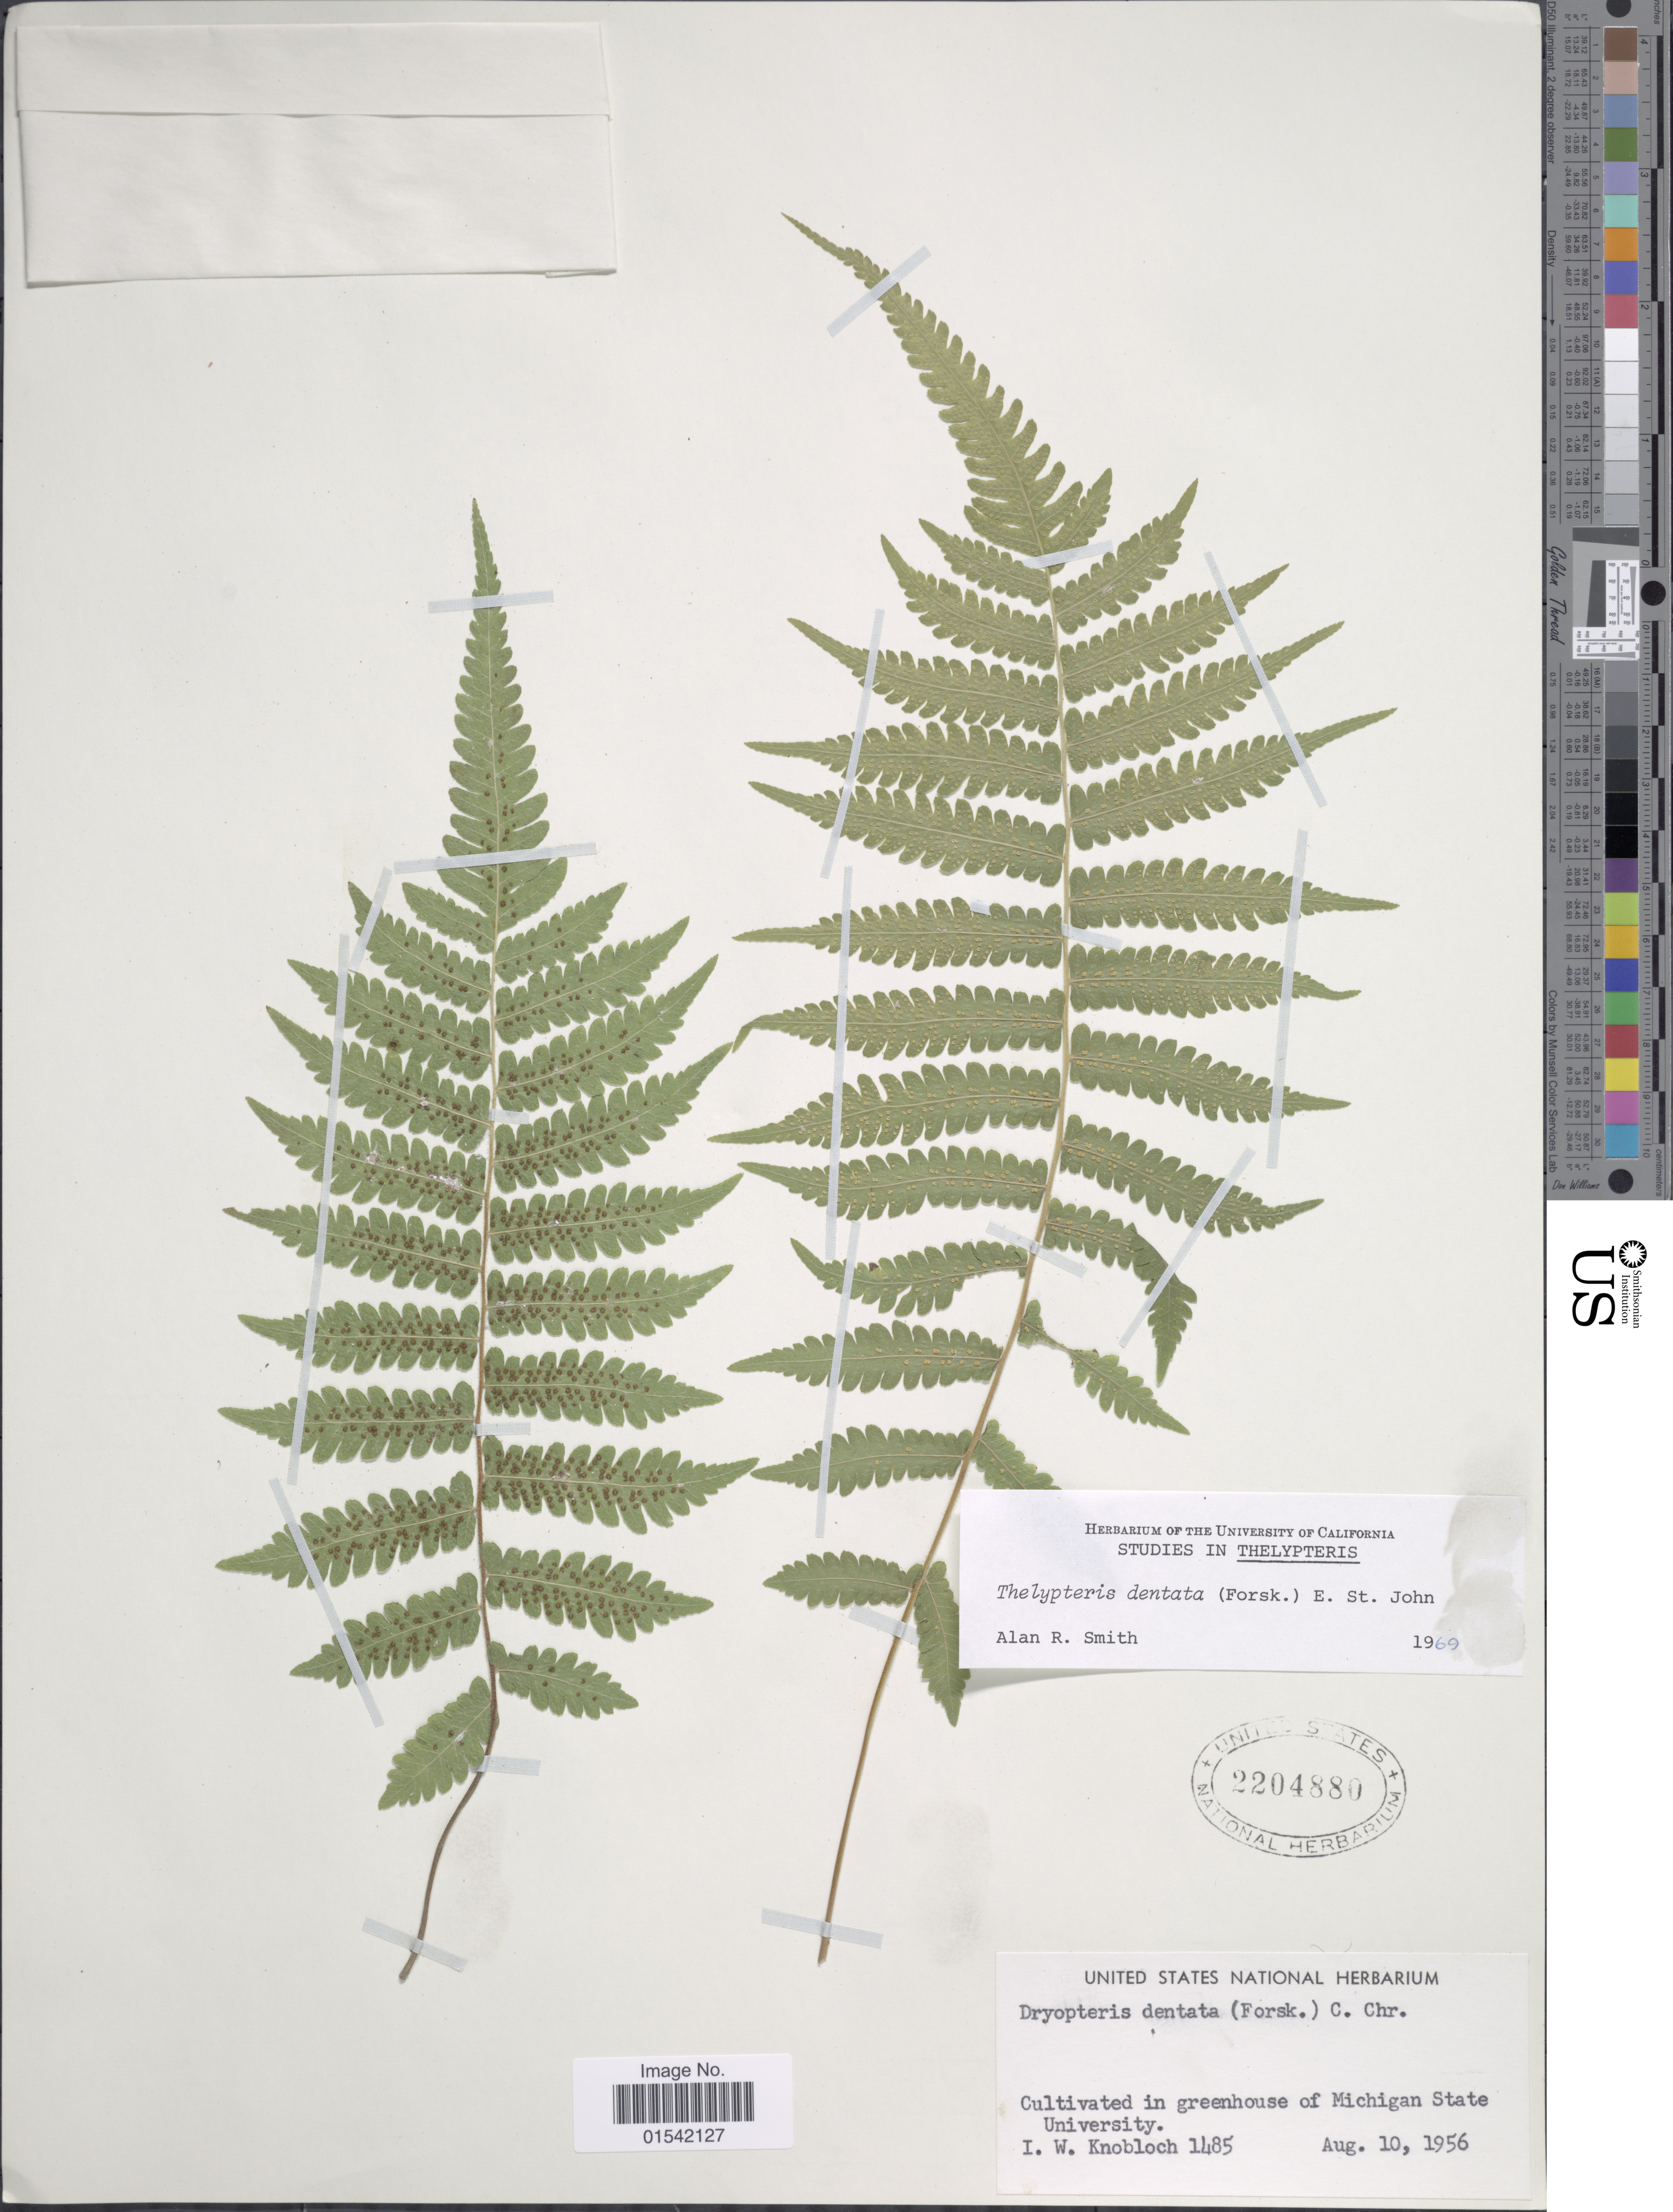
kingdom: Plantae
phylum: Tracheophyta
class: Polypodiopsida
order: Polypodiales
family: Thelypteridaceae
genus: Cyclosorus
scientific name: Cyclosorus dentatus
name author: (Forssk.) Ching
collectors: I. W. Knobloch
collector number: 1485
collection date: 1956-08-10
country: United States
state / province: Michigan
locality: Cultivated in greenhouse of Michigan State University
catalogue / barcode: US 2204880